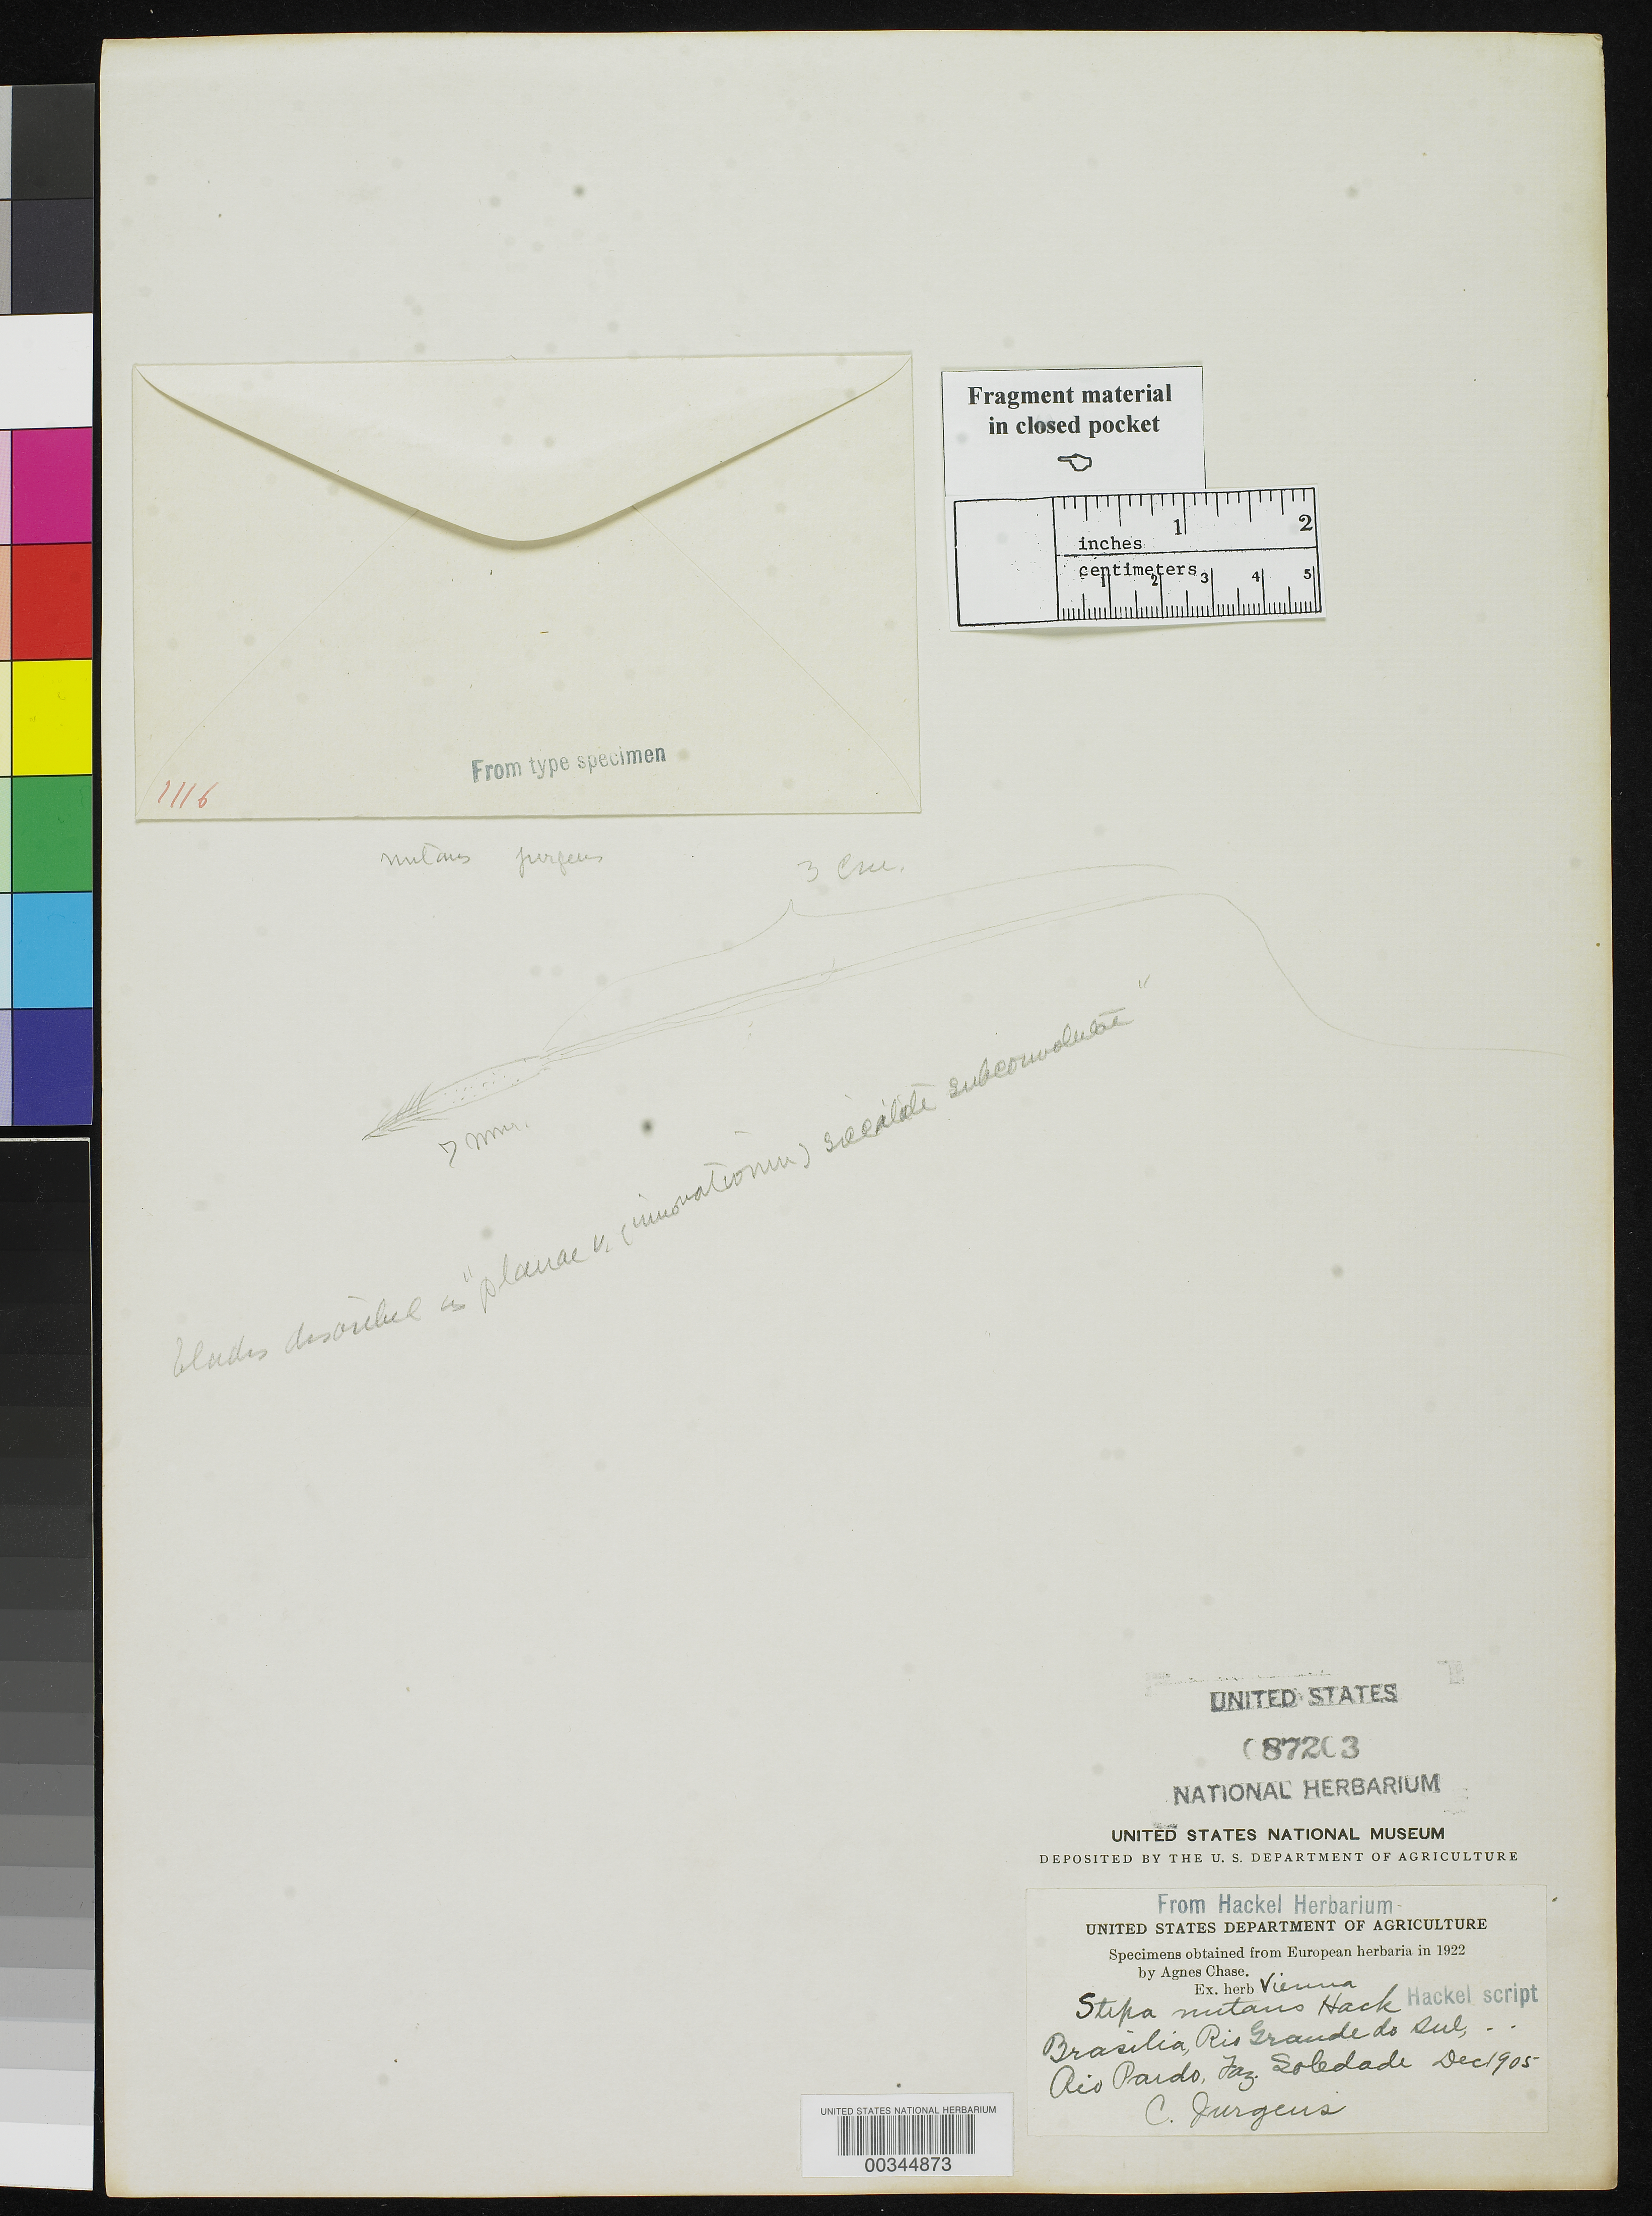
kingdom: Plantae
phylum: Tracheophyta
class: Liliopsida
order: Poales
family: Poaceae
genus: Stipa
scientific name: Stipa nutans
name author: Hack.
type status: Isotype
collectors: C. Jürgens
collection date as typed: Dec 1905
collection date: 1905-12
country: Brazil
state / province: Rio Grande do Sul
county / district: Rio Pardo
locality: Fazenda Soledade.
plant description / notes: Fragmentary material of type specimen ex herb. Hackel (Vienna)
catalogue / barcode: US 87203